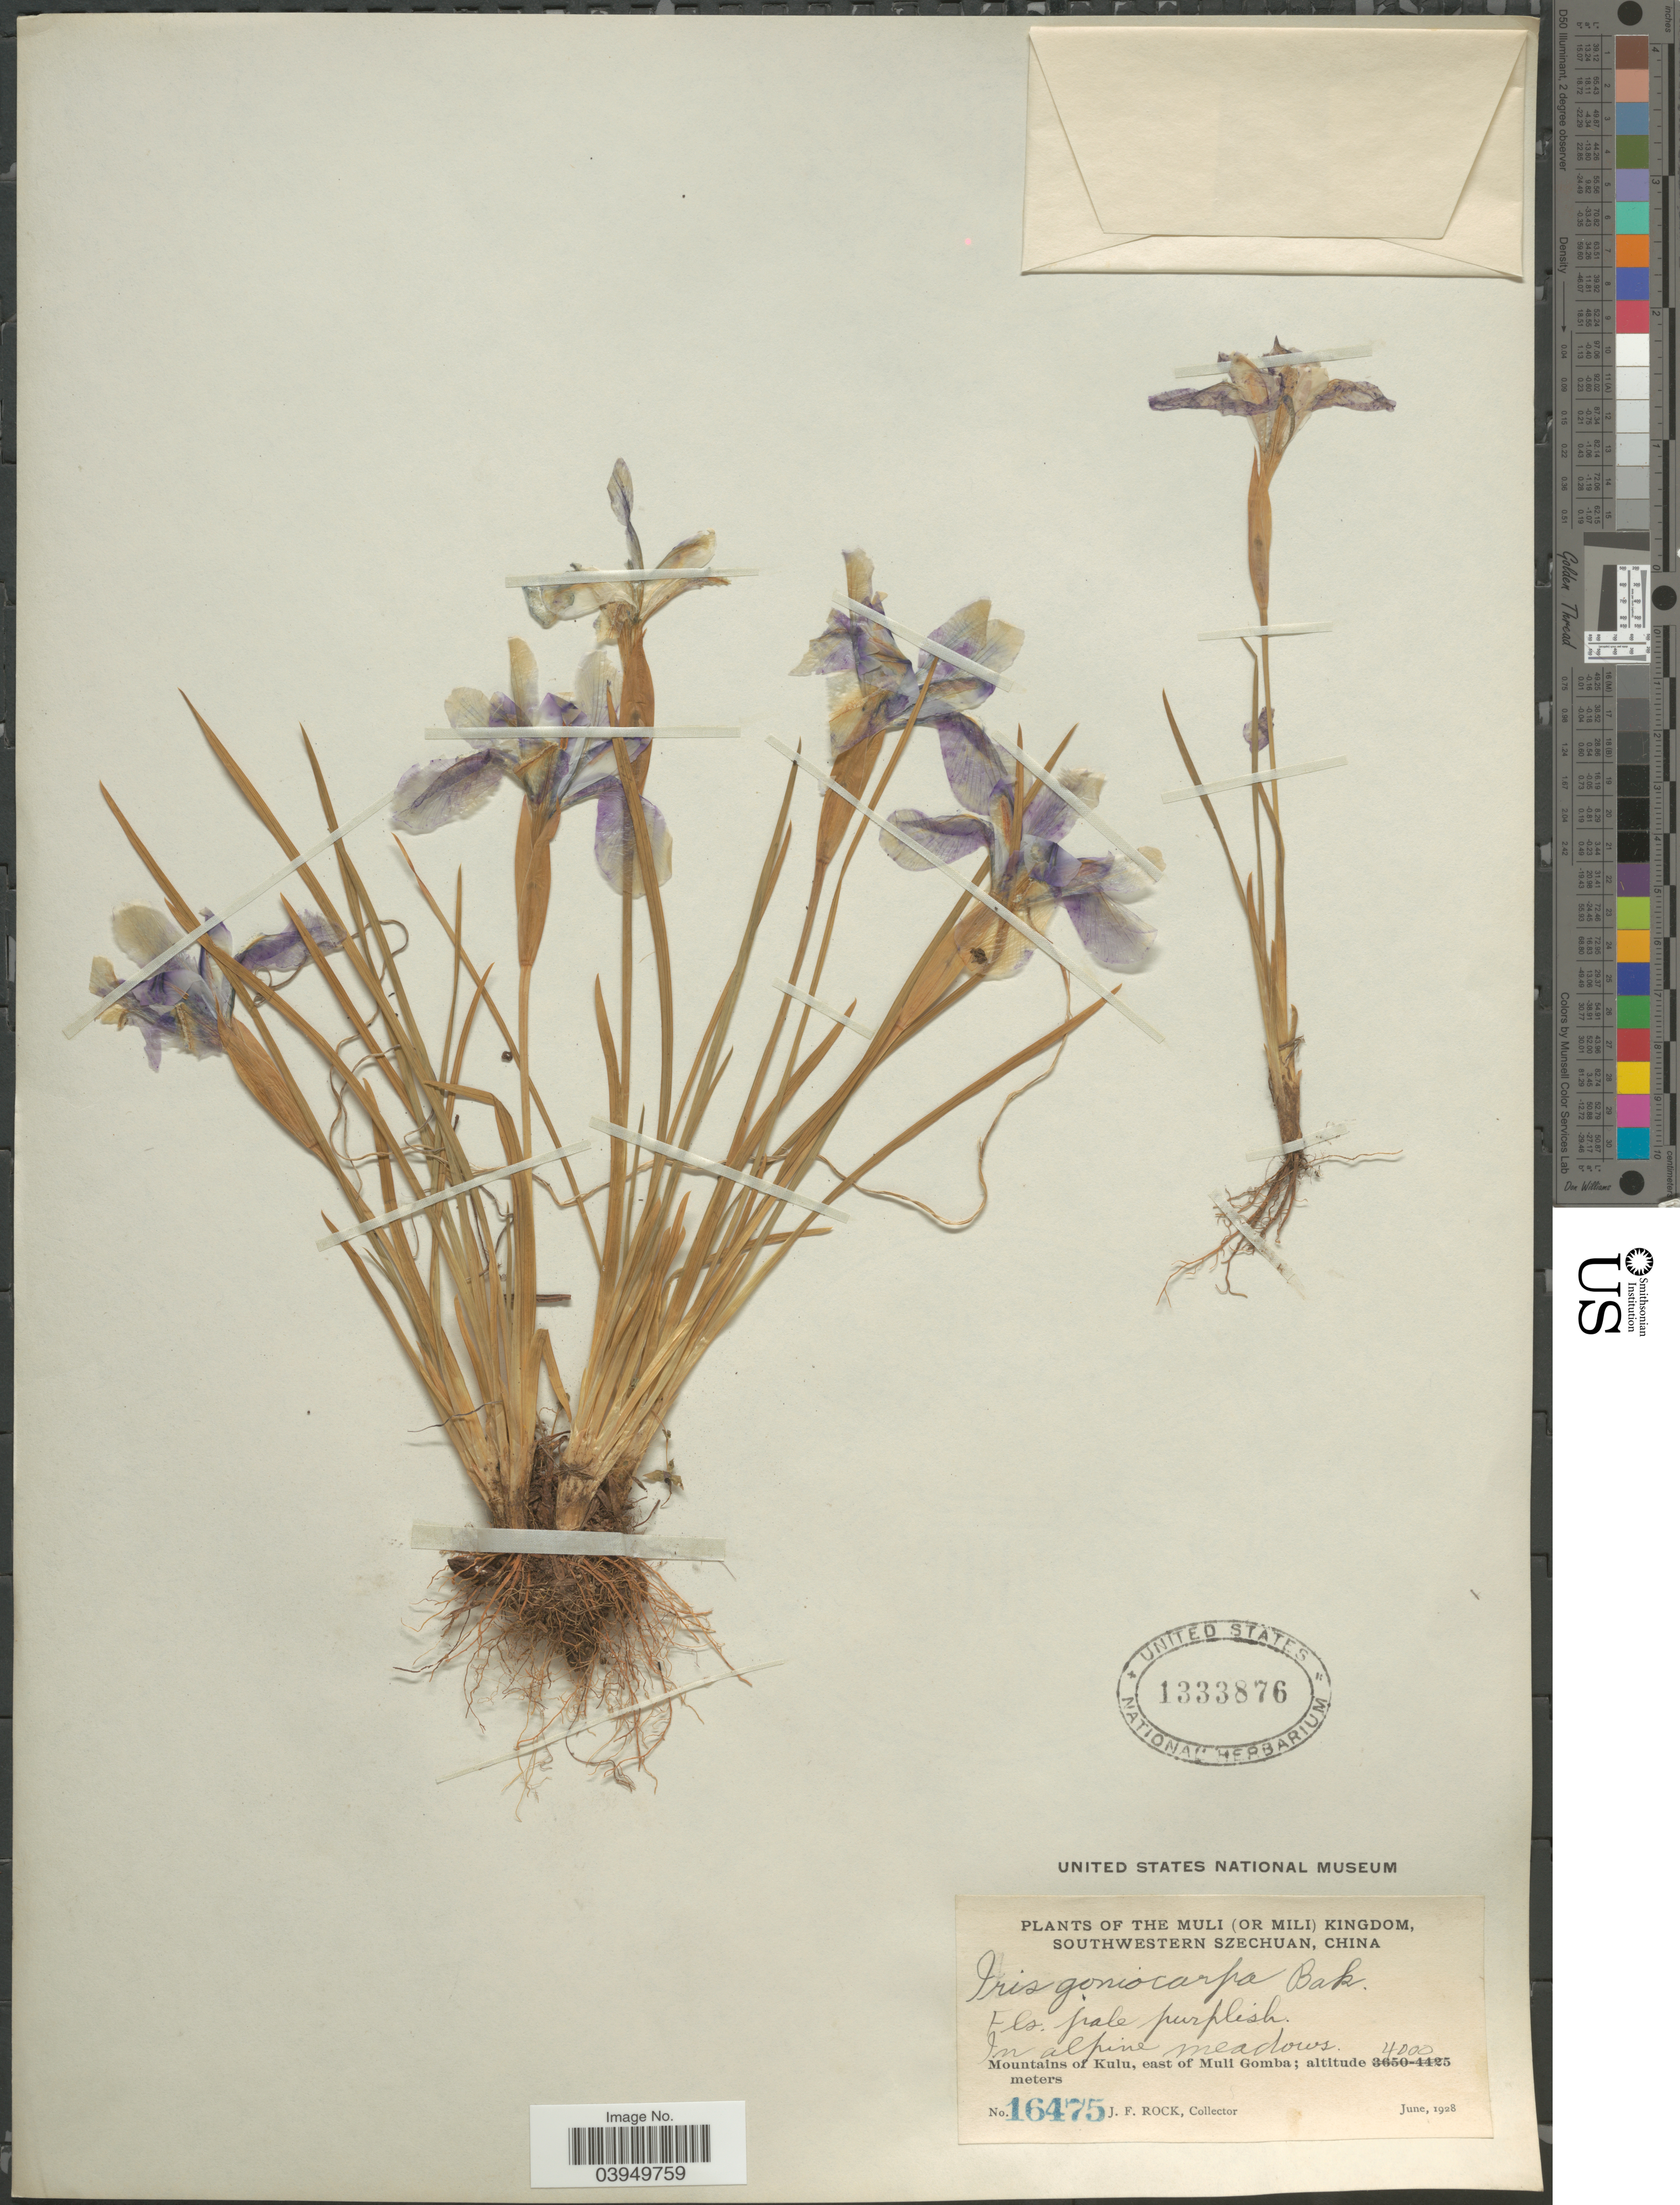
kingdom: Plantae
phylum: Tracheophyta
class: Liliopsida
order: Asparagales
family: Iridaceae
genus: Iris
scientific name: Iris goniocarpa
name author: Baker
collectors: J. Rock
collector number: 16475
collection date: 1928-06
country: China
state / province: Sichuan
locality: The Muli (or Mili) Kingdom, Southwestern Szechuan. Mountains of Kulu, east of Muli Gomba.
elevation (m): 4000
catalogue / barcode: US 1333876